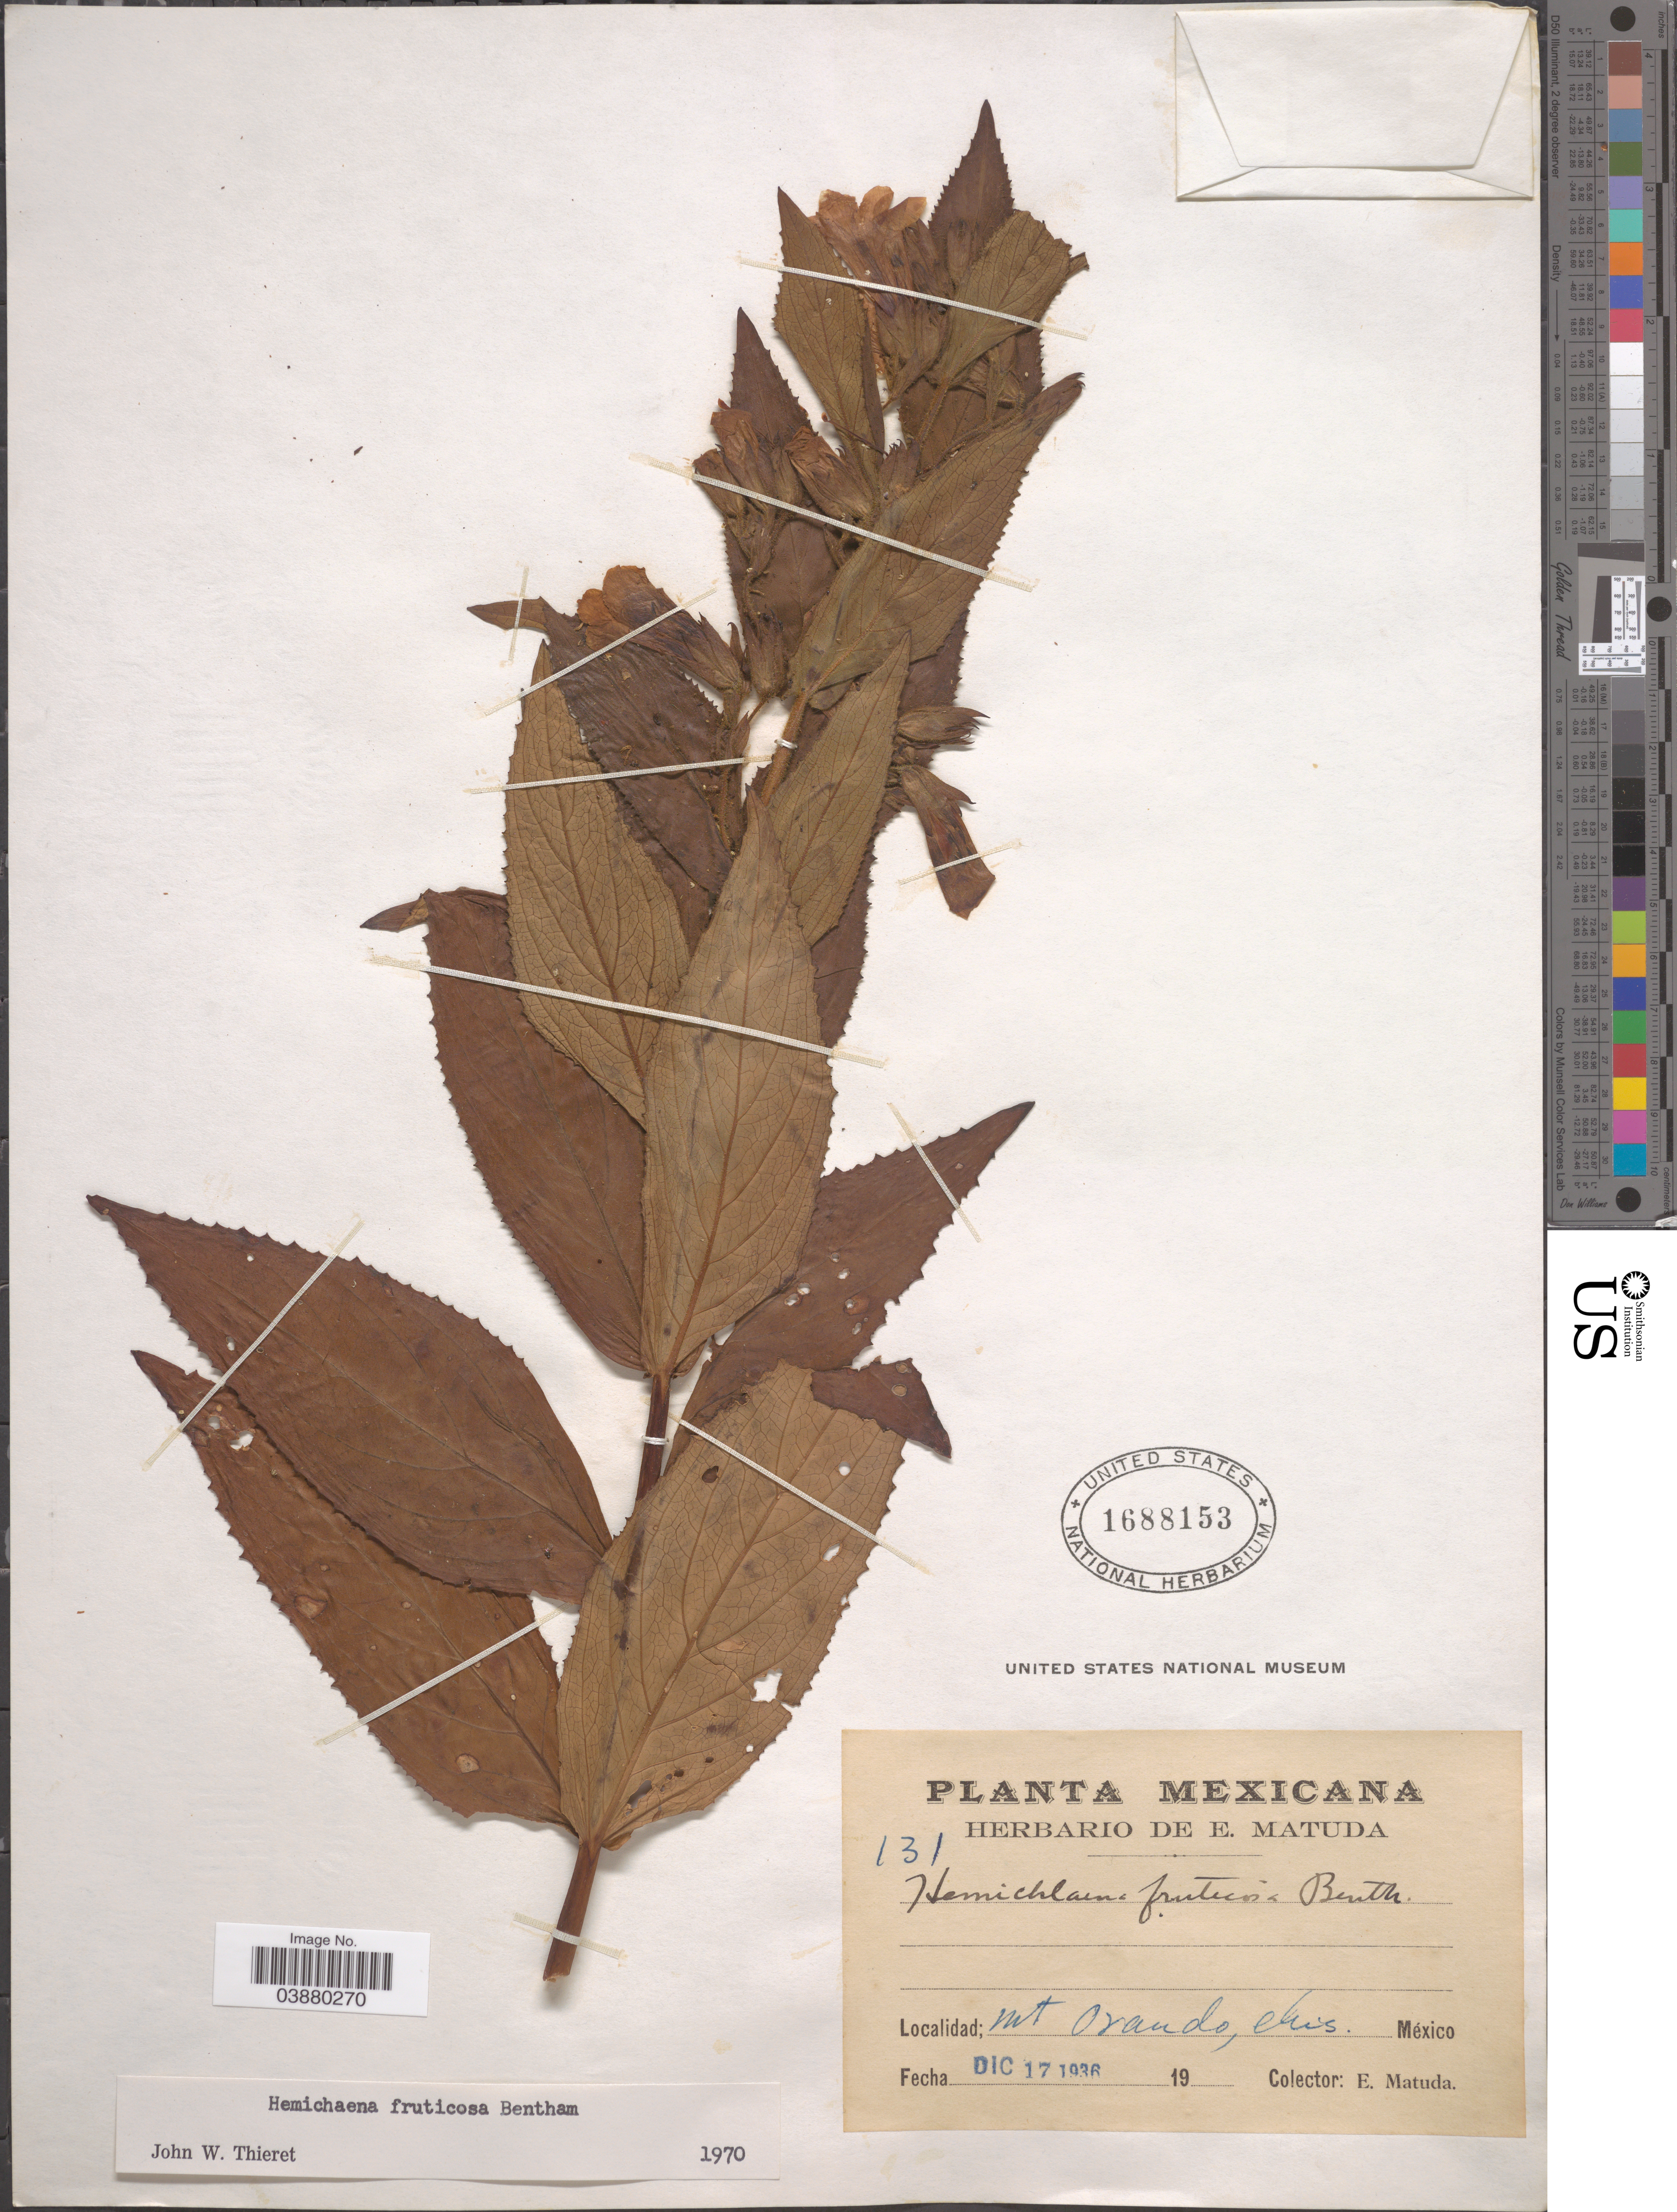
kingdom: Plantae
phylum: Tracheophyta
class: Magnoliopsida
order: Lamiales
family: Phrymaceae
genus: Hemichaena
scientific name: Hemichaena fruticosa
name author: Benth.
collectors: E. Matuda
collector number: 131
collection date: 1936-12-17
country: Mexico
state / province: Chiapas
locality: Mt. Ovando.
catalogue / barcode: US 1688153